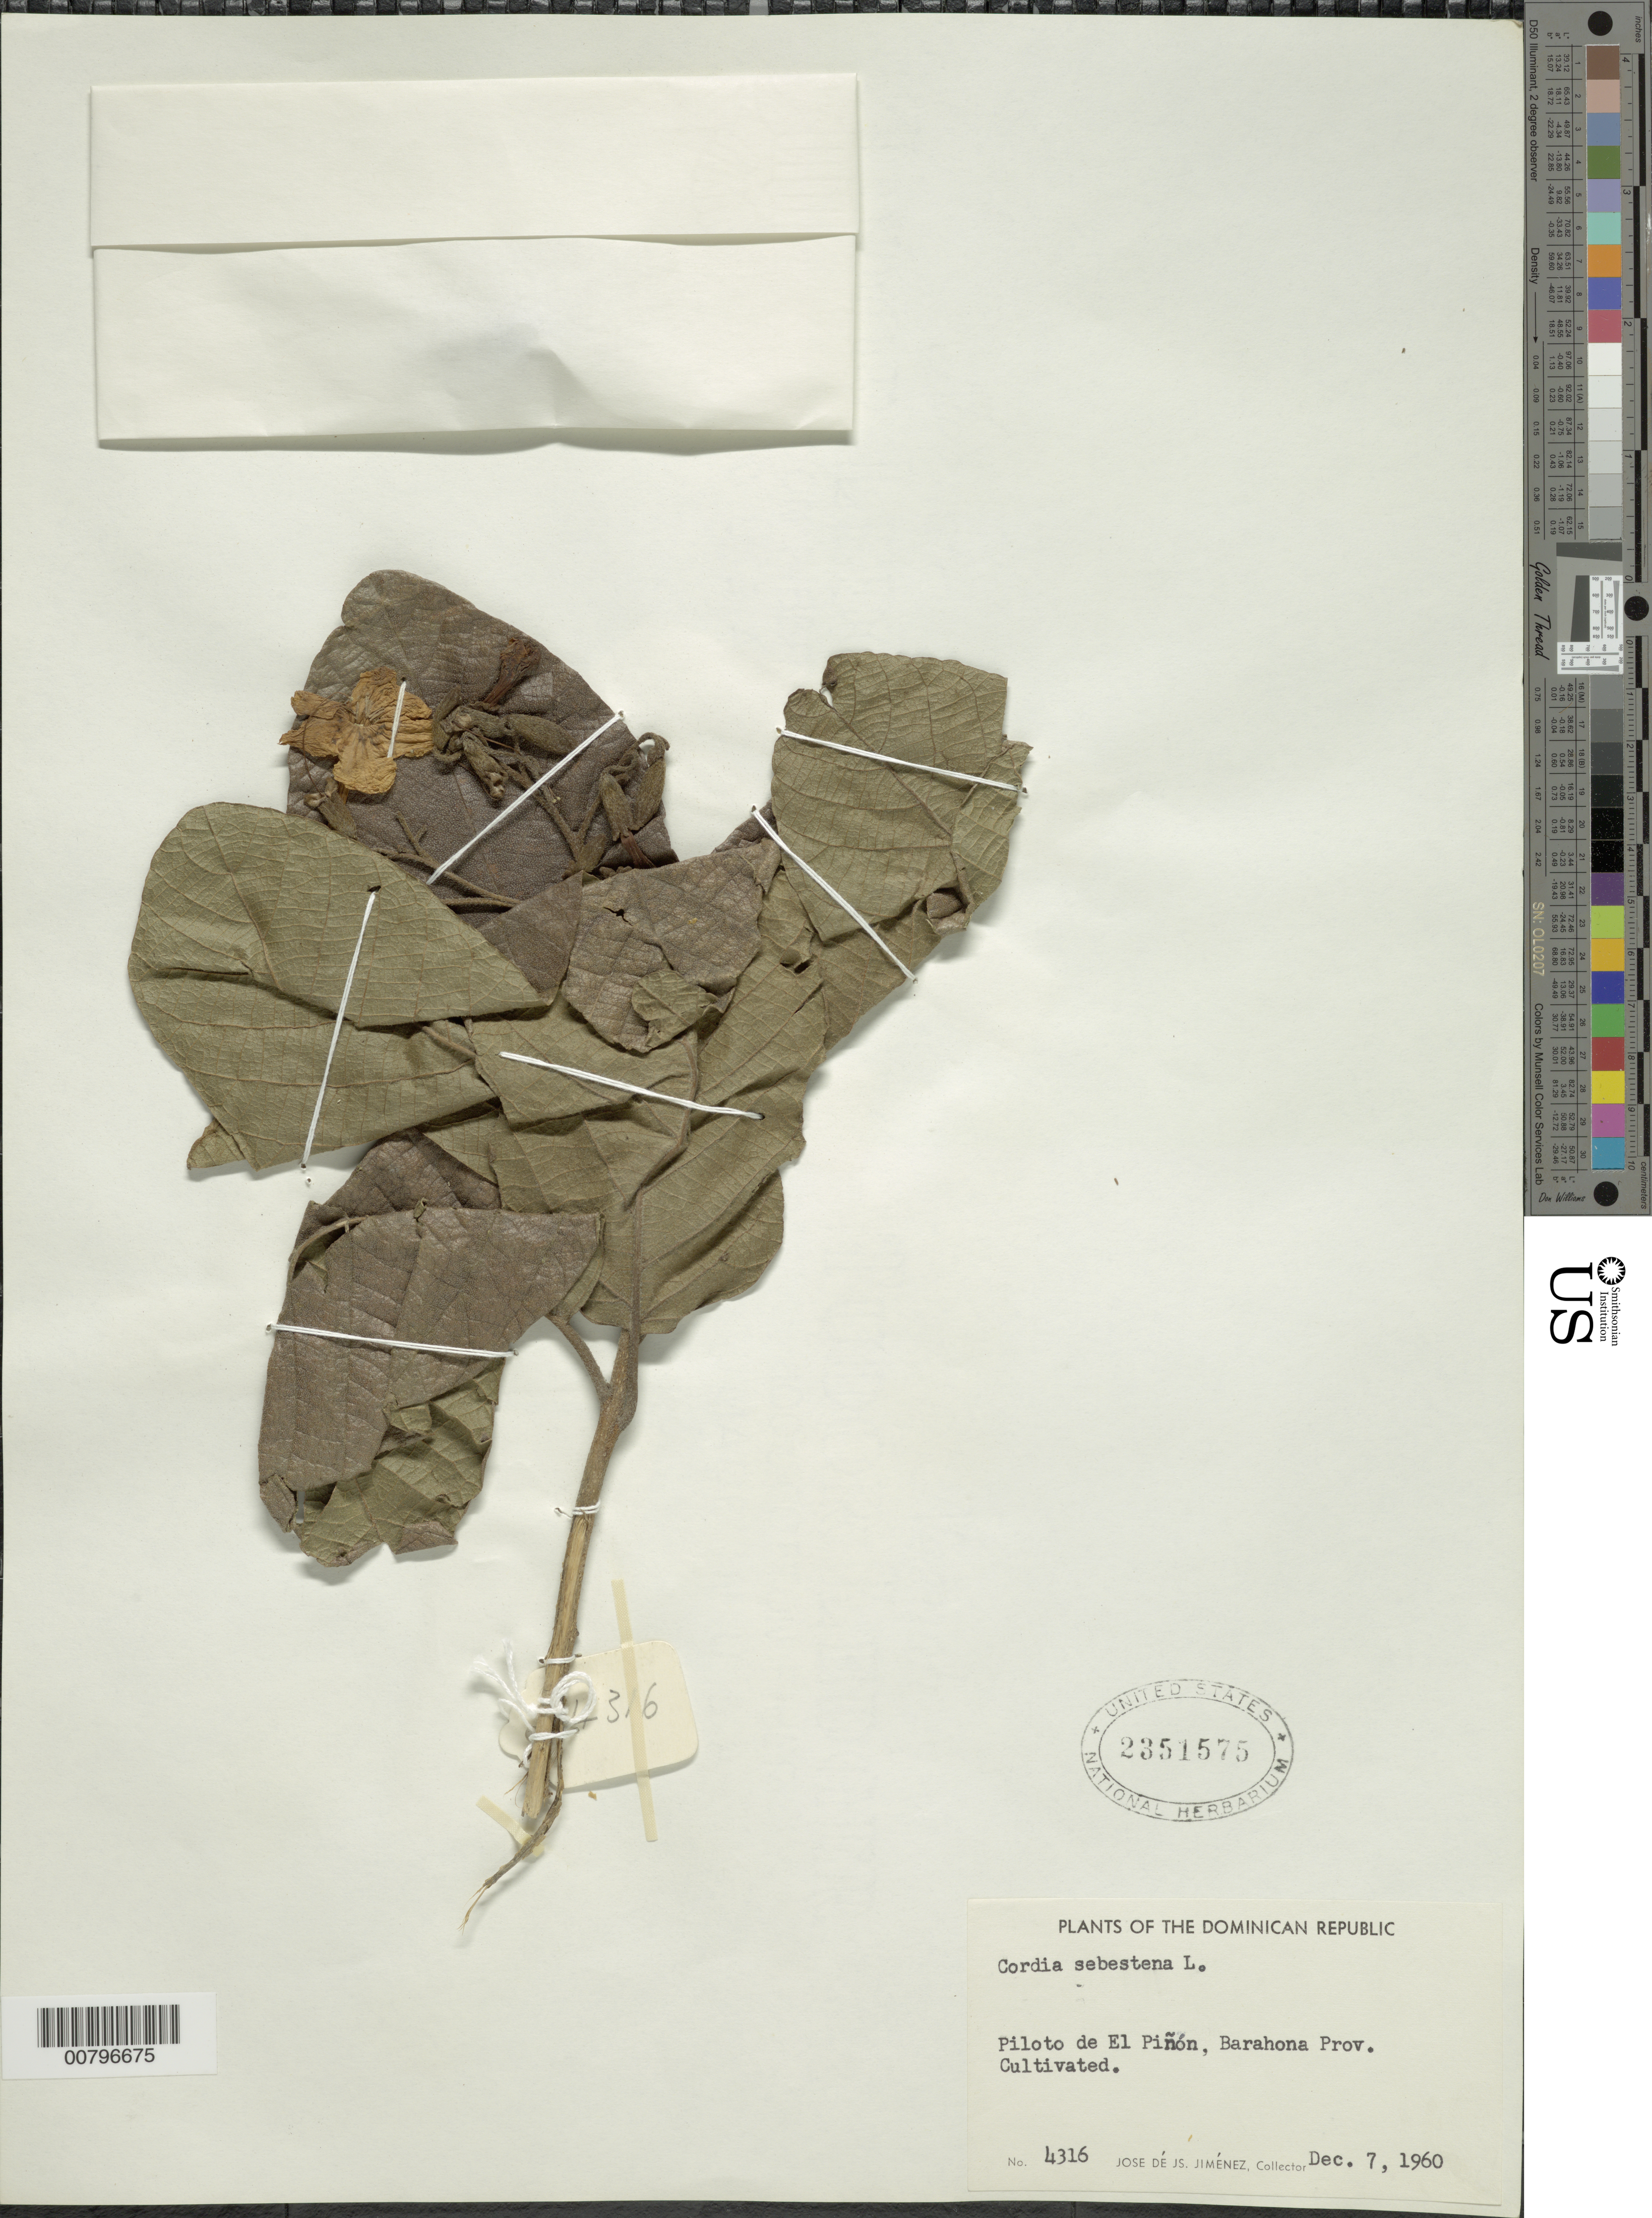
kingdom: Plantae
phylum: Tracheophyta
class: Magnoliopsida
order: Boraginales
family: Cordiaceae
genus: Cordia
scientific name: Cordia sebestena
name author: L.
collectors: J. J. Jiménez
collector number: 4316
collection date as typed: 07 Dec 1960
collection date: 1960-12-07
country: Dominican Republic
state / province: Barahona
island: Hispaniola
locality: Piloto de El Piñón.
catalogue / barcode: US 2351575